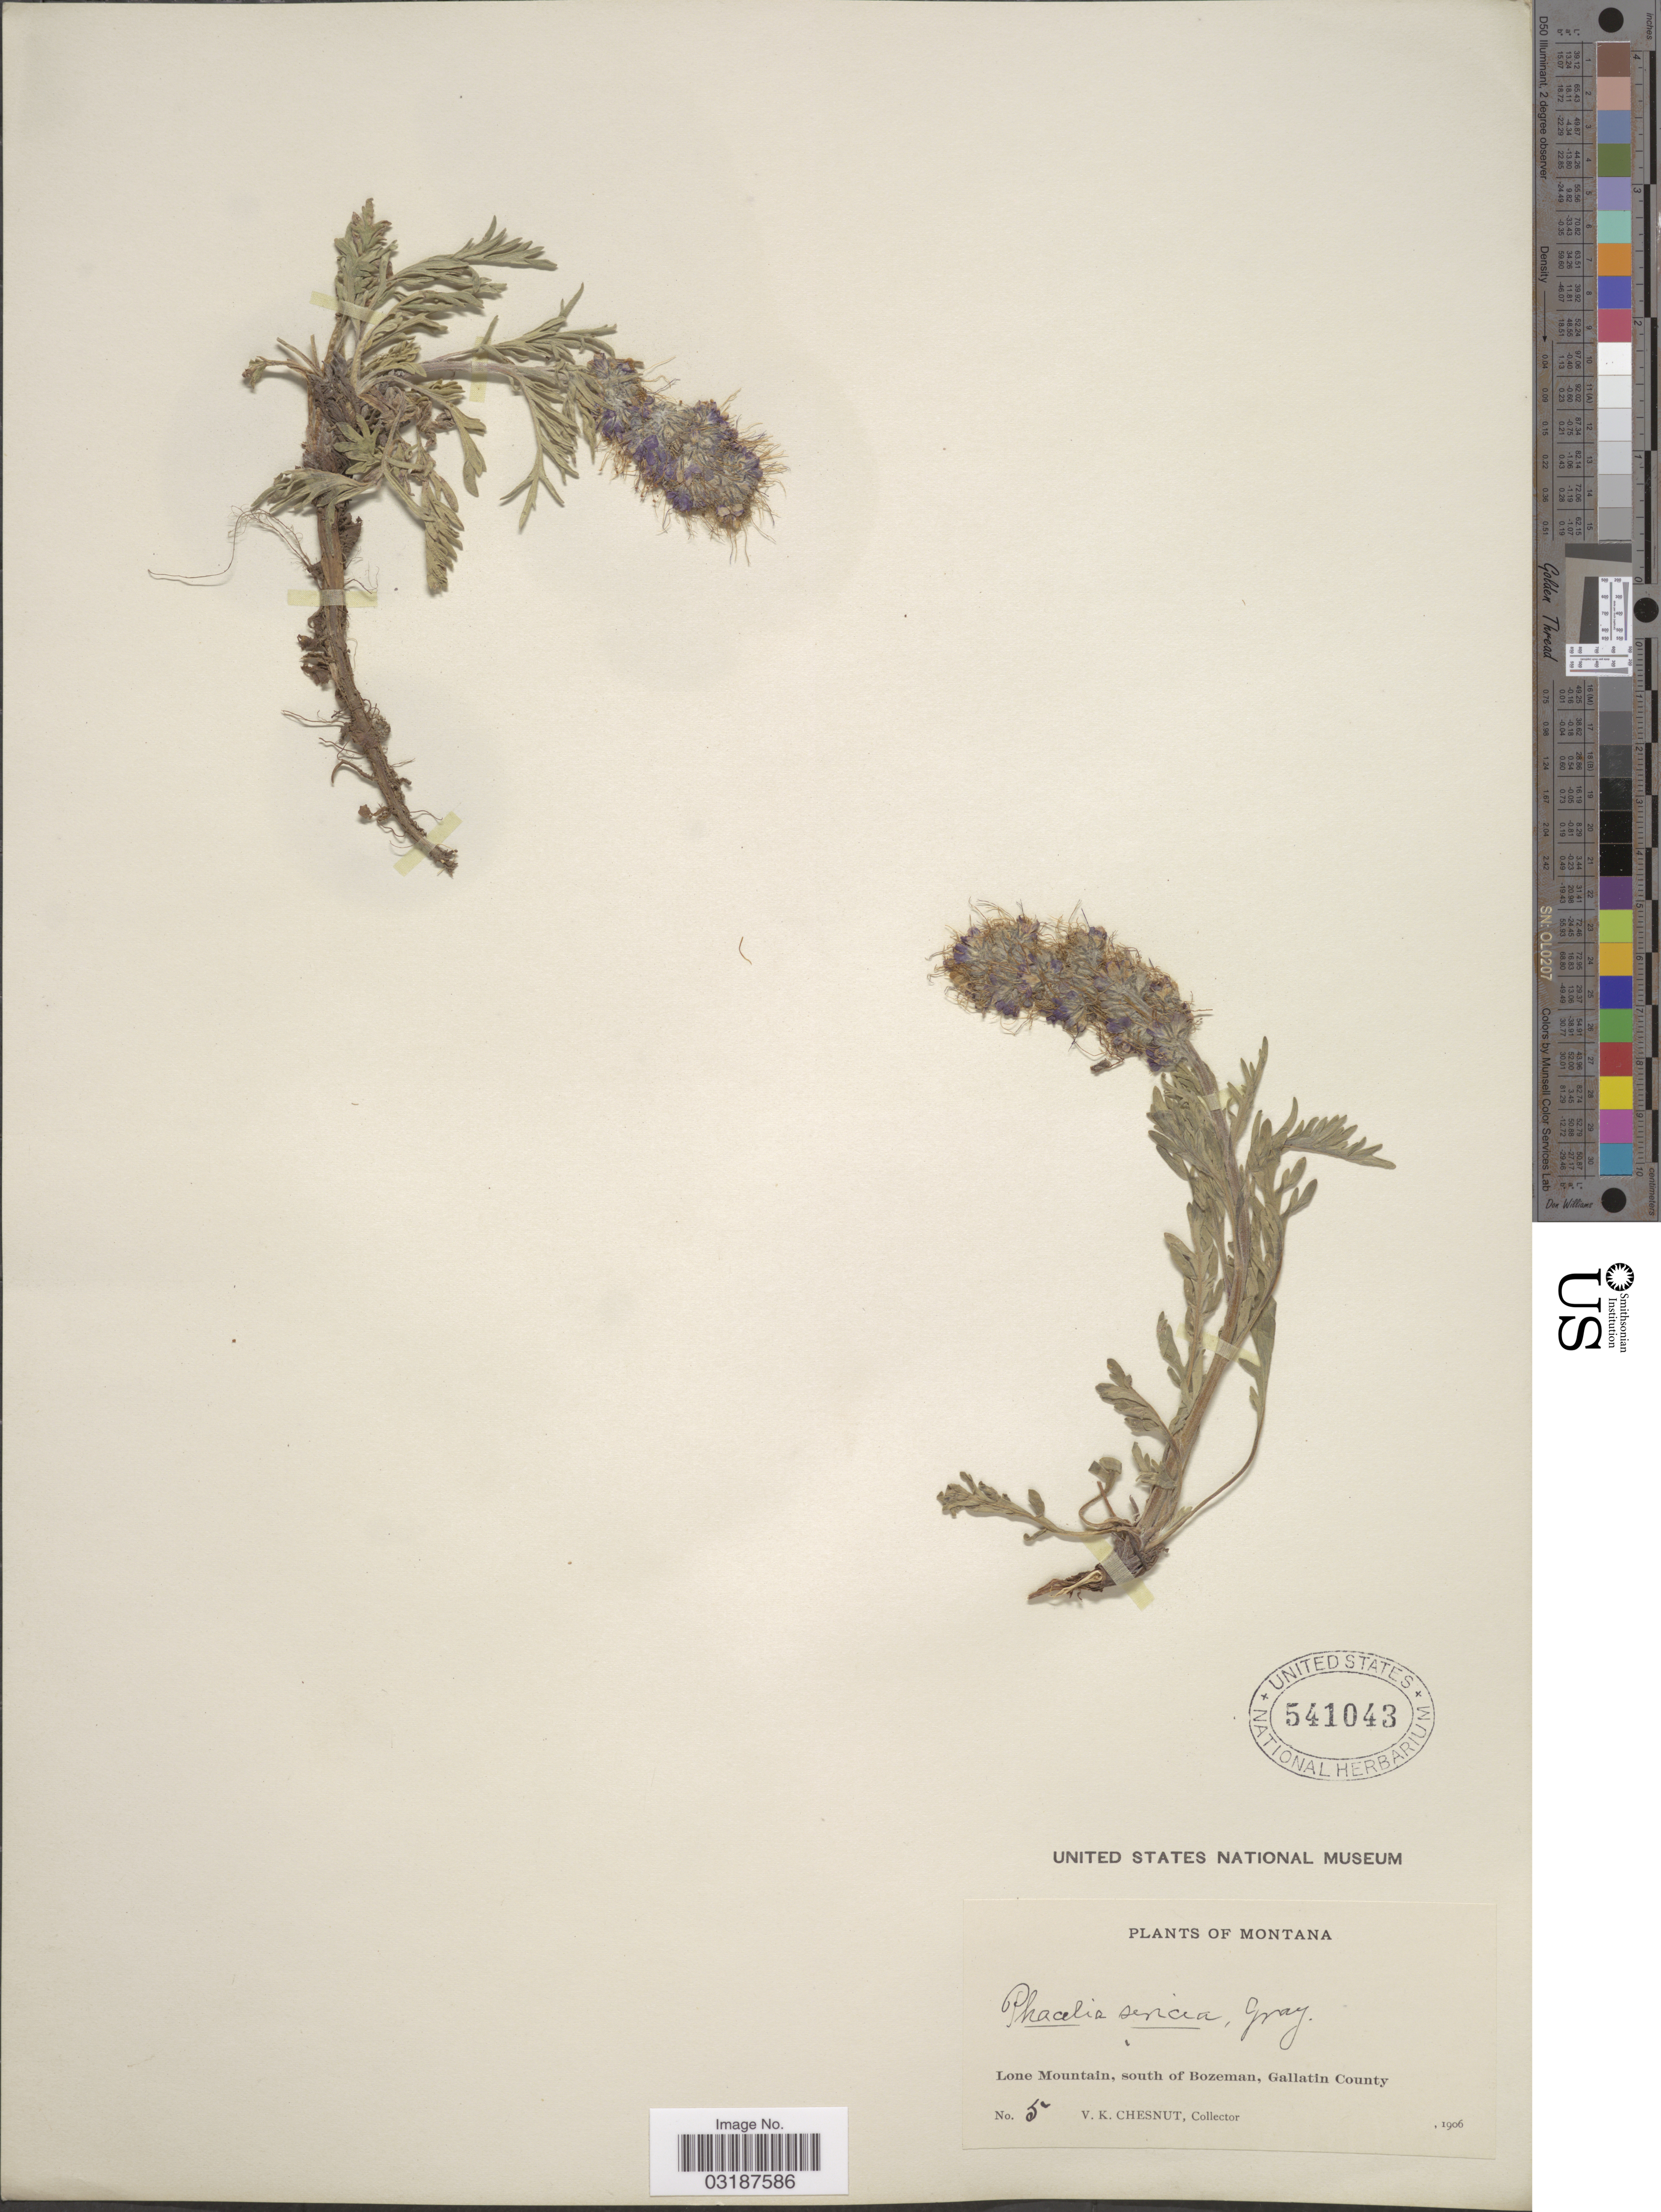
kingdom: Plantae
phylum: Tracheophyta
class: Magnoliopsida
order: Boraginales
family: Hydrophyllaceae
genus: Phacelia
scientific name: Phacelia sericea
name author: (Graham) A. Gray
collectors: V. Chesnut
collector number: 5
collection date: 1906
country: United States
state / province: Montana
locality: Lone Mountain, south of Bozeman, Gallatin County.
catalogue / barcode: US 541043